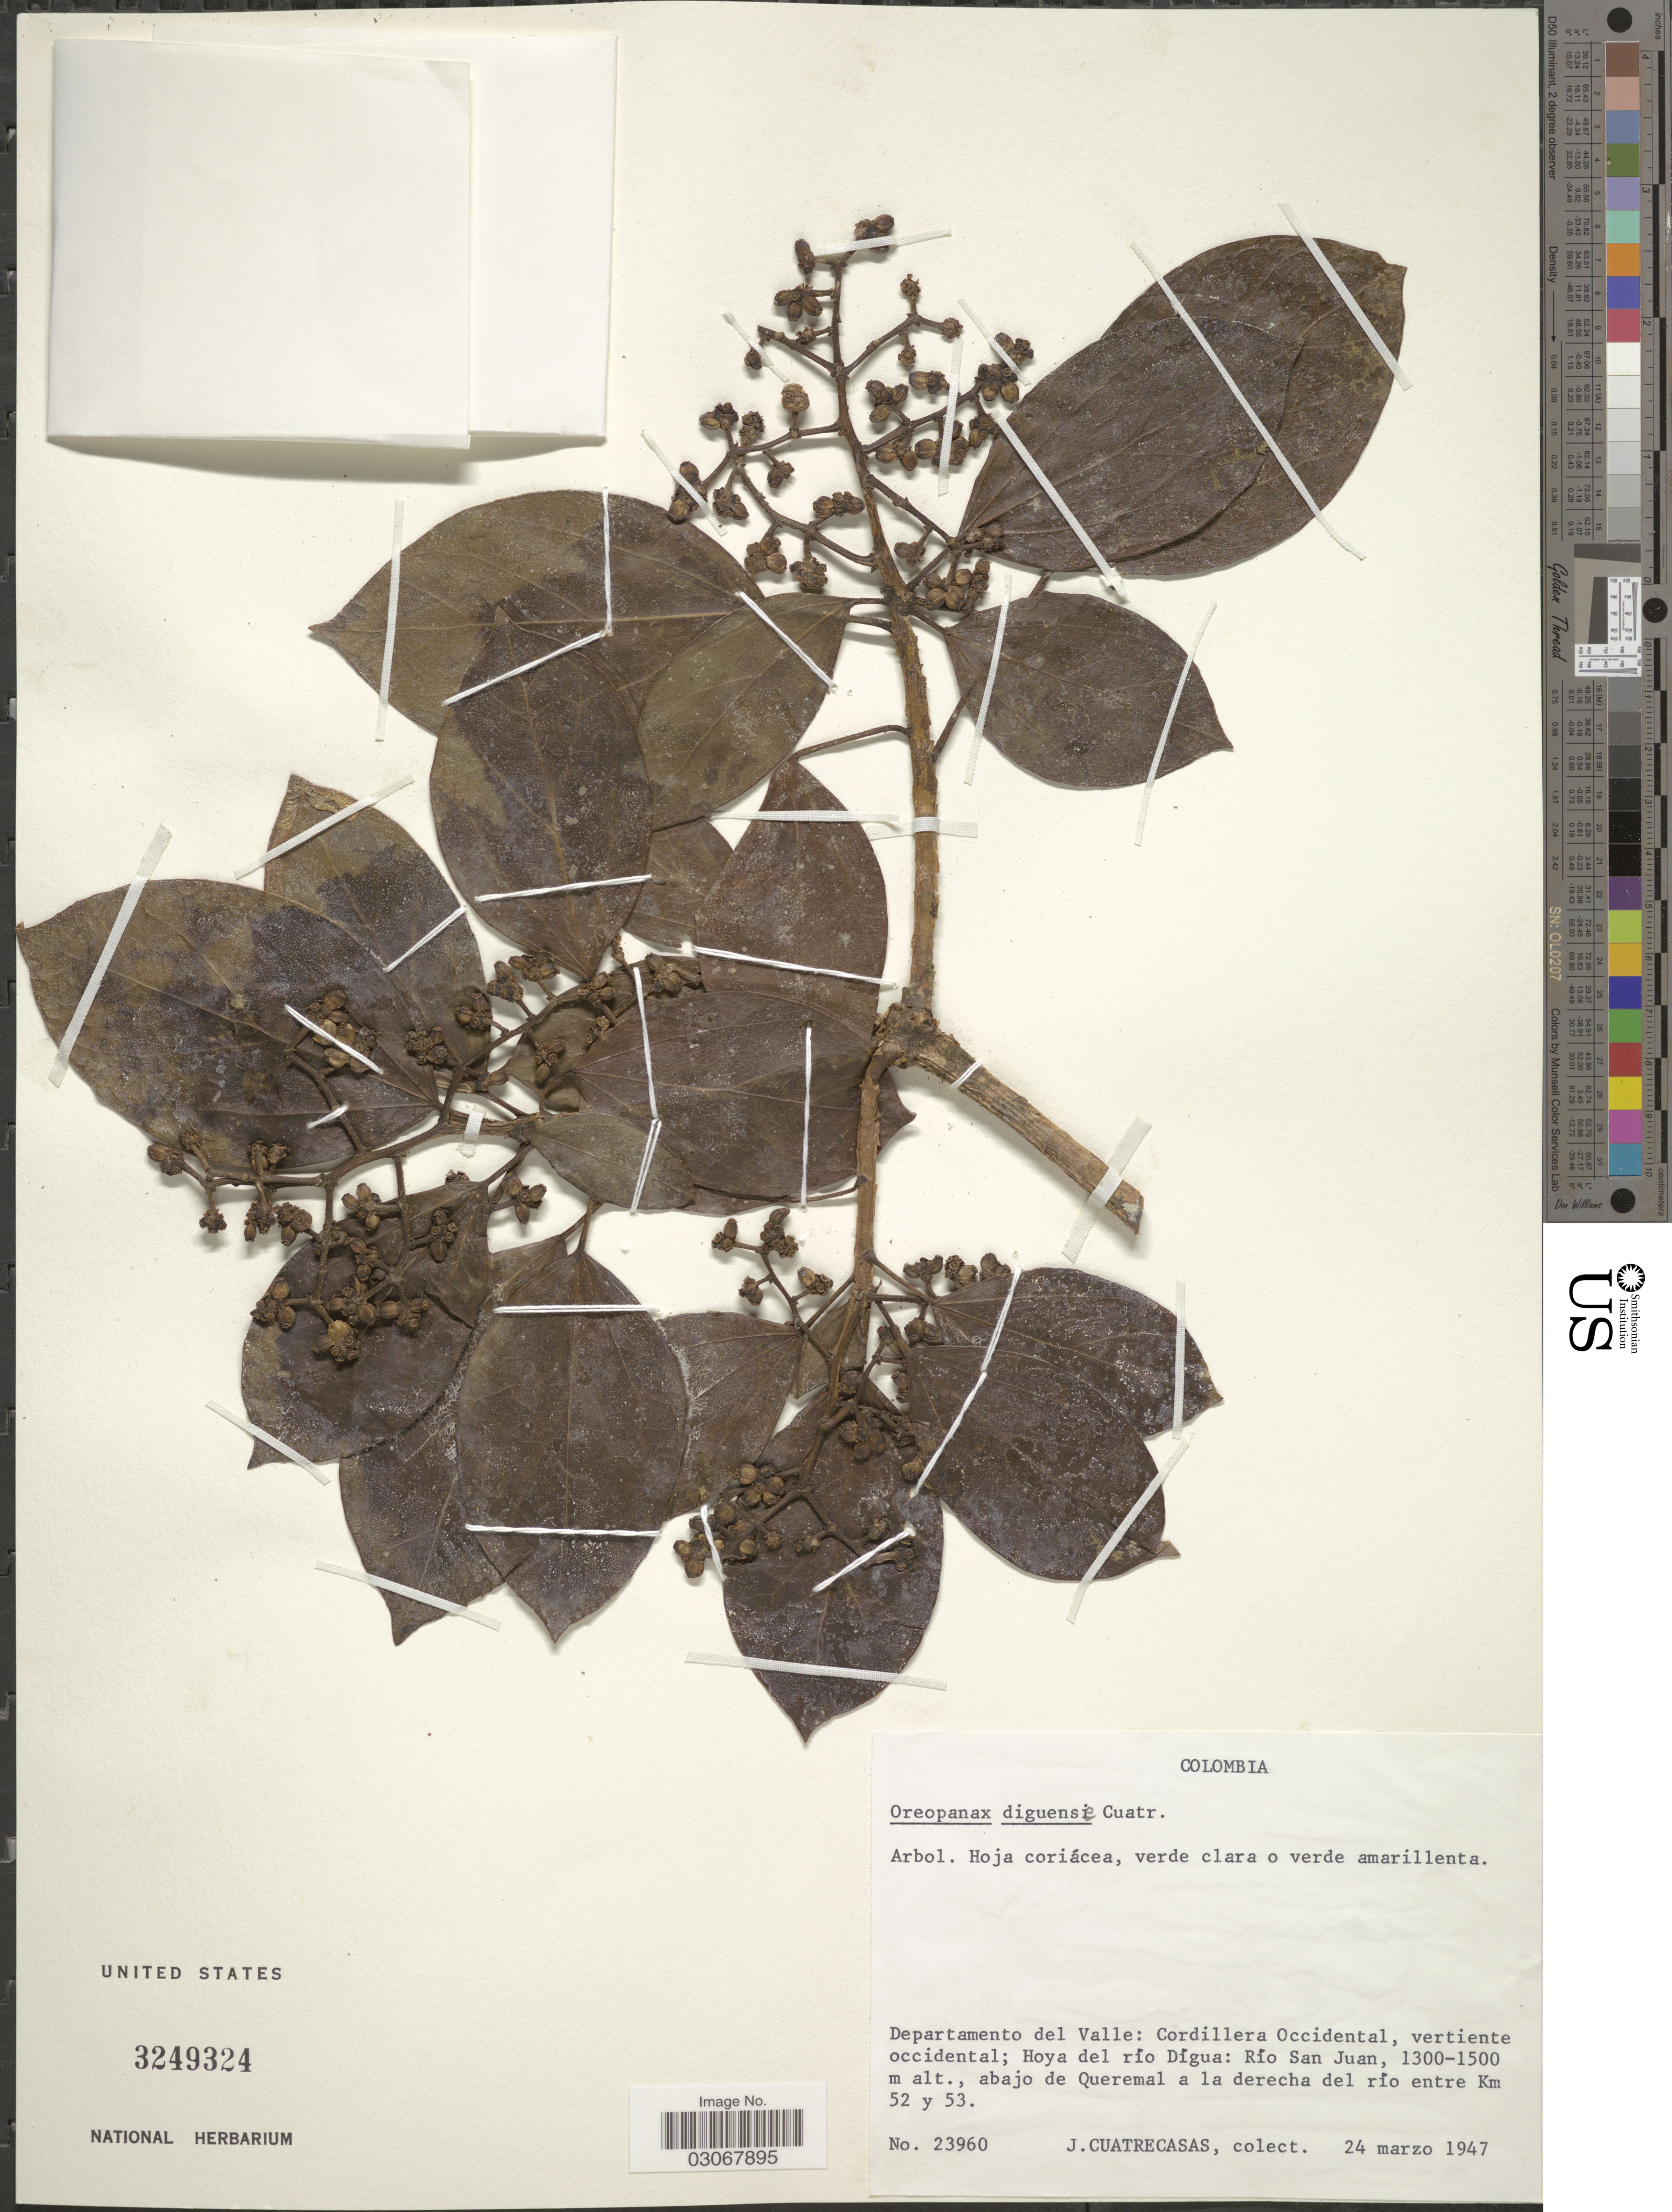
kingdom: Plantae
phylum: Tracheophyta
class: Magnoliopsida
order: Apiales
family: Araliaceae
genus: Oreopanax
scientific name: Oreopanax diguense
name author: Cuatrec.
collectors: J. Cuatrecasas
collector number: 23960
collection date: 1947-03-24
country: Colombia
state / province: Valle del Cauca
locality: Departamento del Valle: Cordillera Occidental, vertiente occidental; Hoya del río Dígua: Río San Juan. Abajo de Queremal a la derecha del río entre Km 52 y 53.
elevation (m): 1300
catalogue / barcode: US 3249324